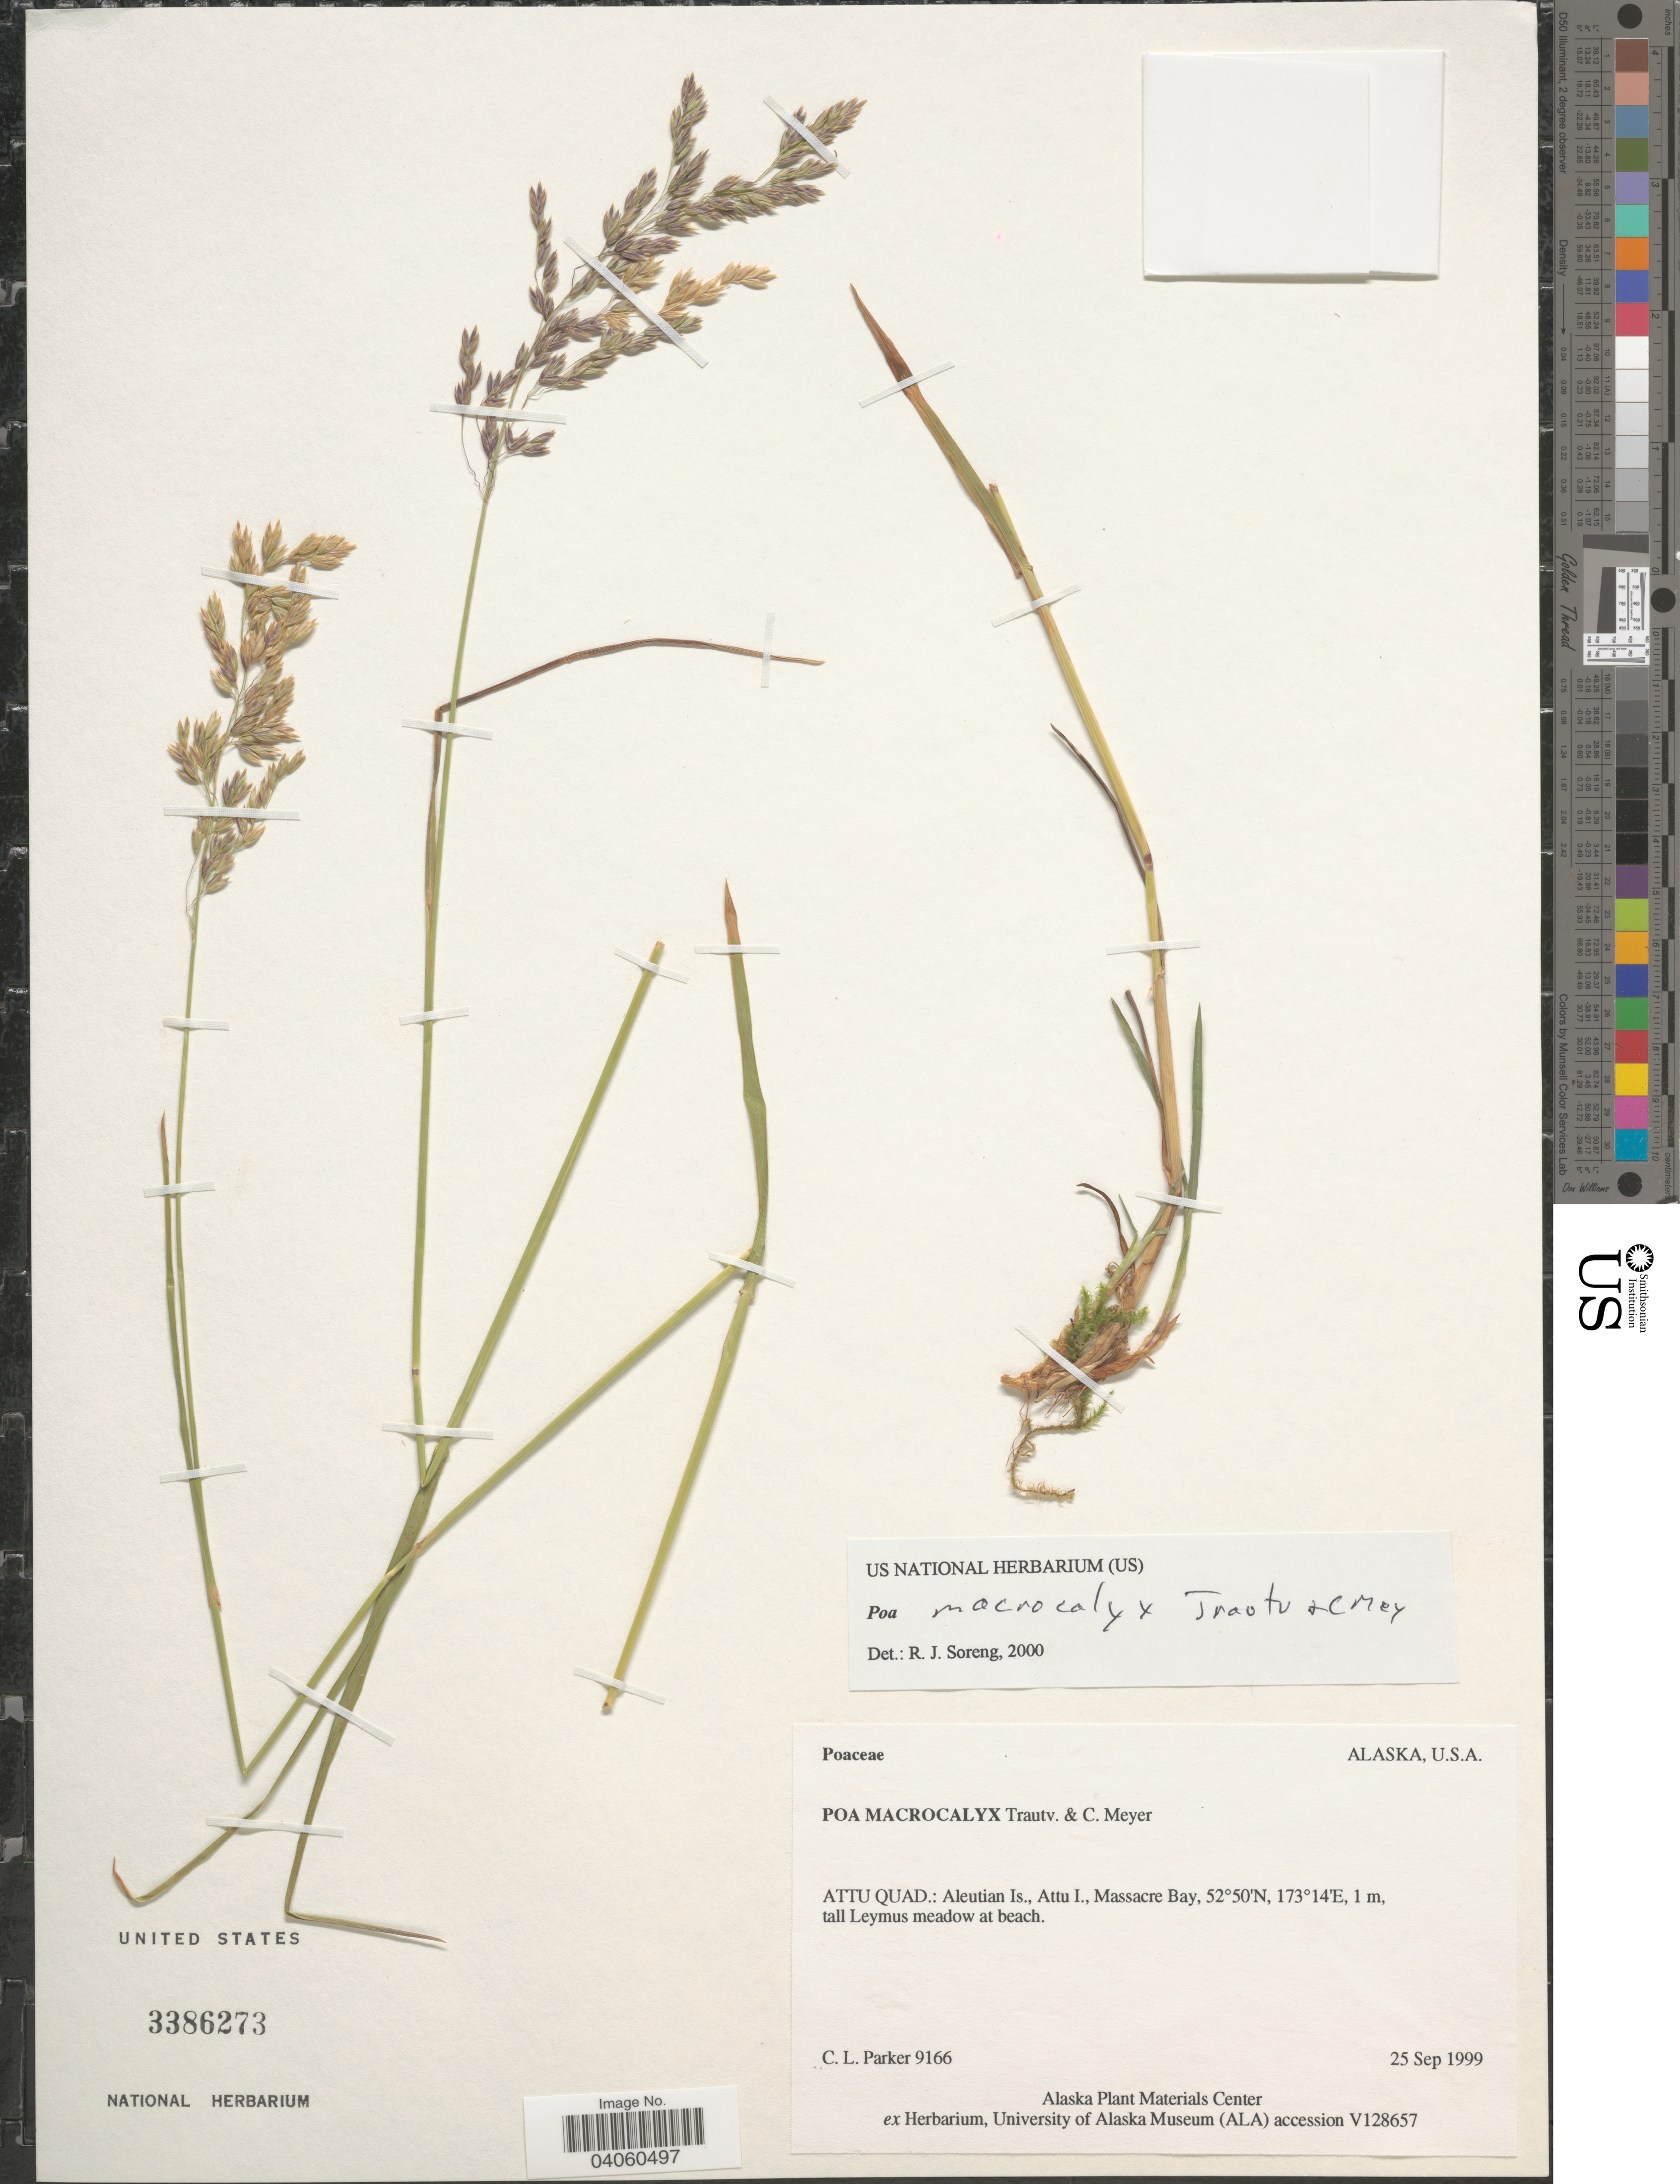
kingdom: Plantae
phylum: Tracheophyta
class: Liliopsida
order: Poales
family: Poaceae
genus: Poa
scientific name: Poa macrocalyx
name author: Trautv. & C.A. Mey.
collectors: C. L. Parker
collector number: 9166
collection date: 1999-09-25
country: United States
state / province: Alaska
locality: Attu Quad.: Aleutian Is., Attu I., Massacre Bay.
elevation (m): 1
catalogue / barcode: US 3386273